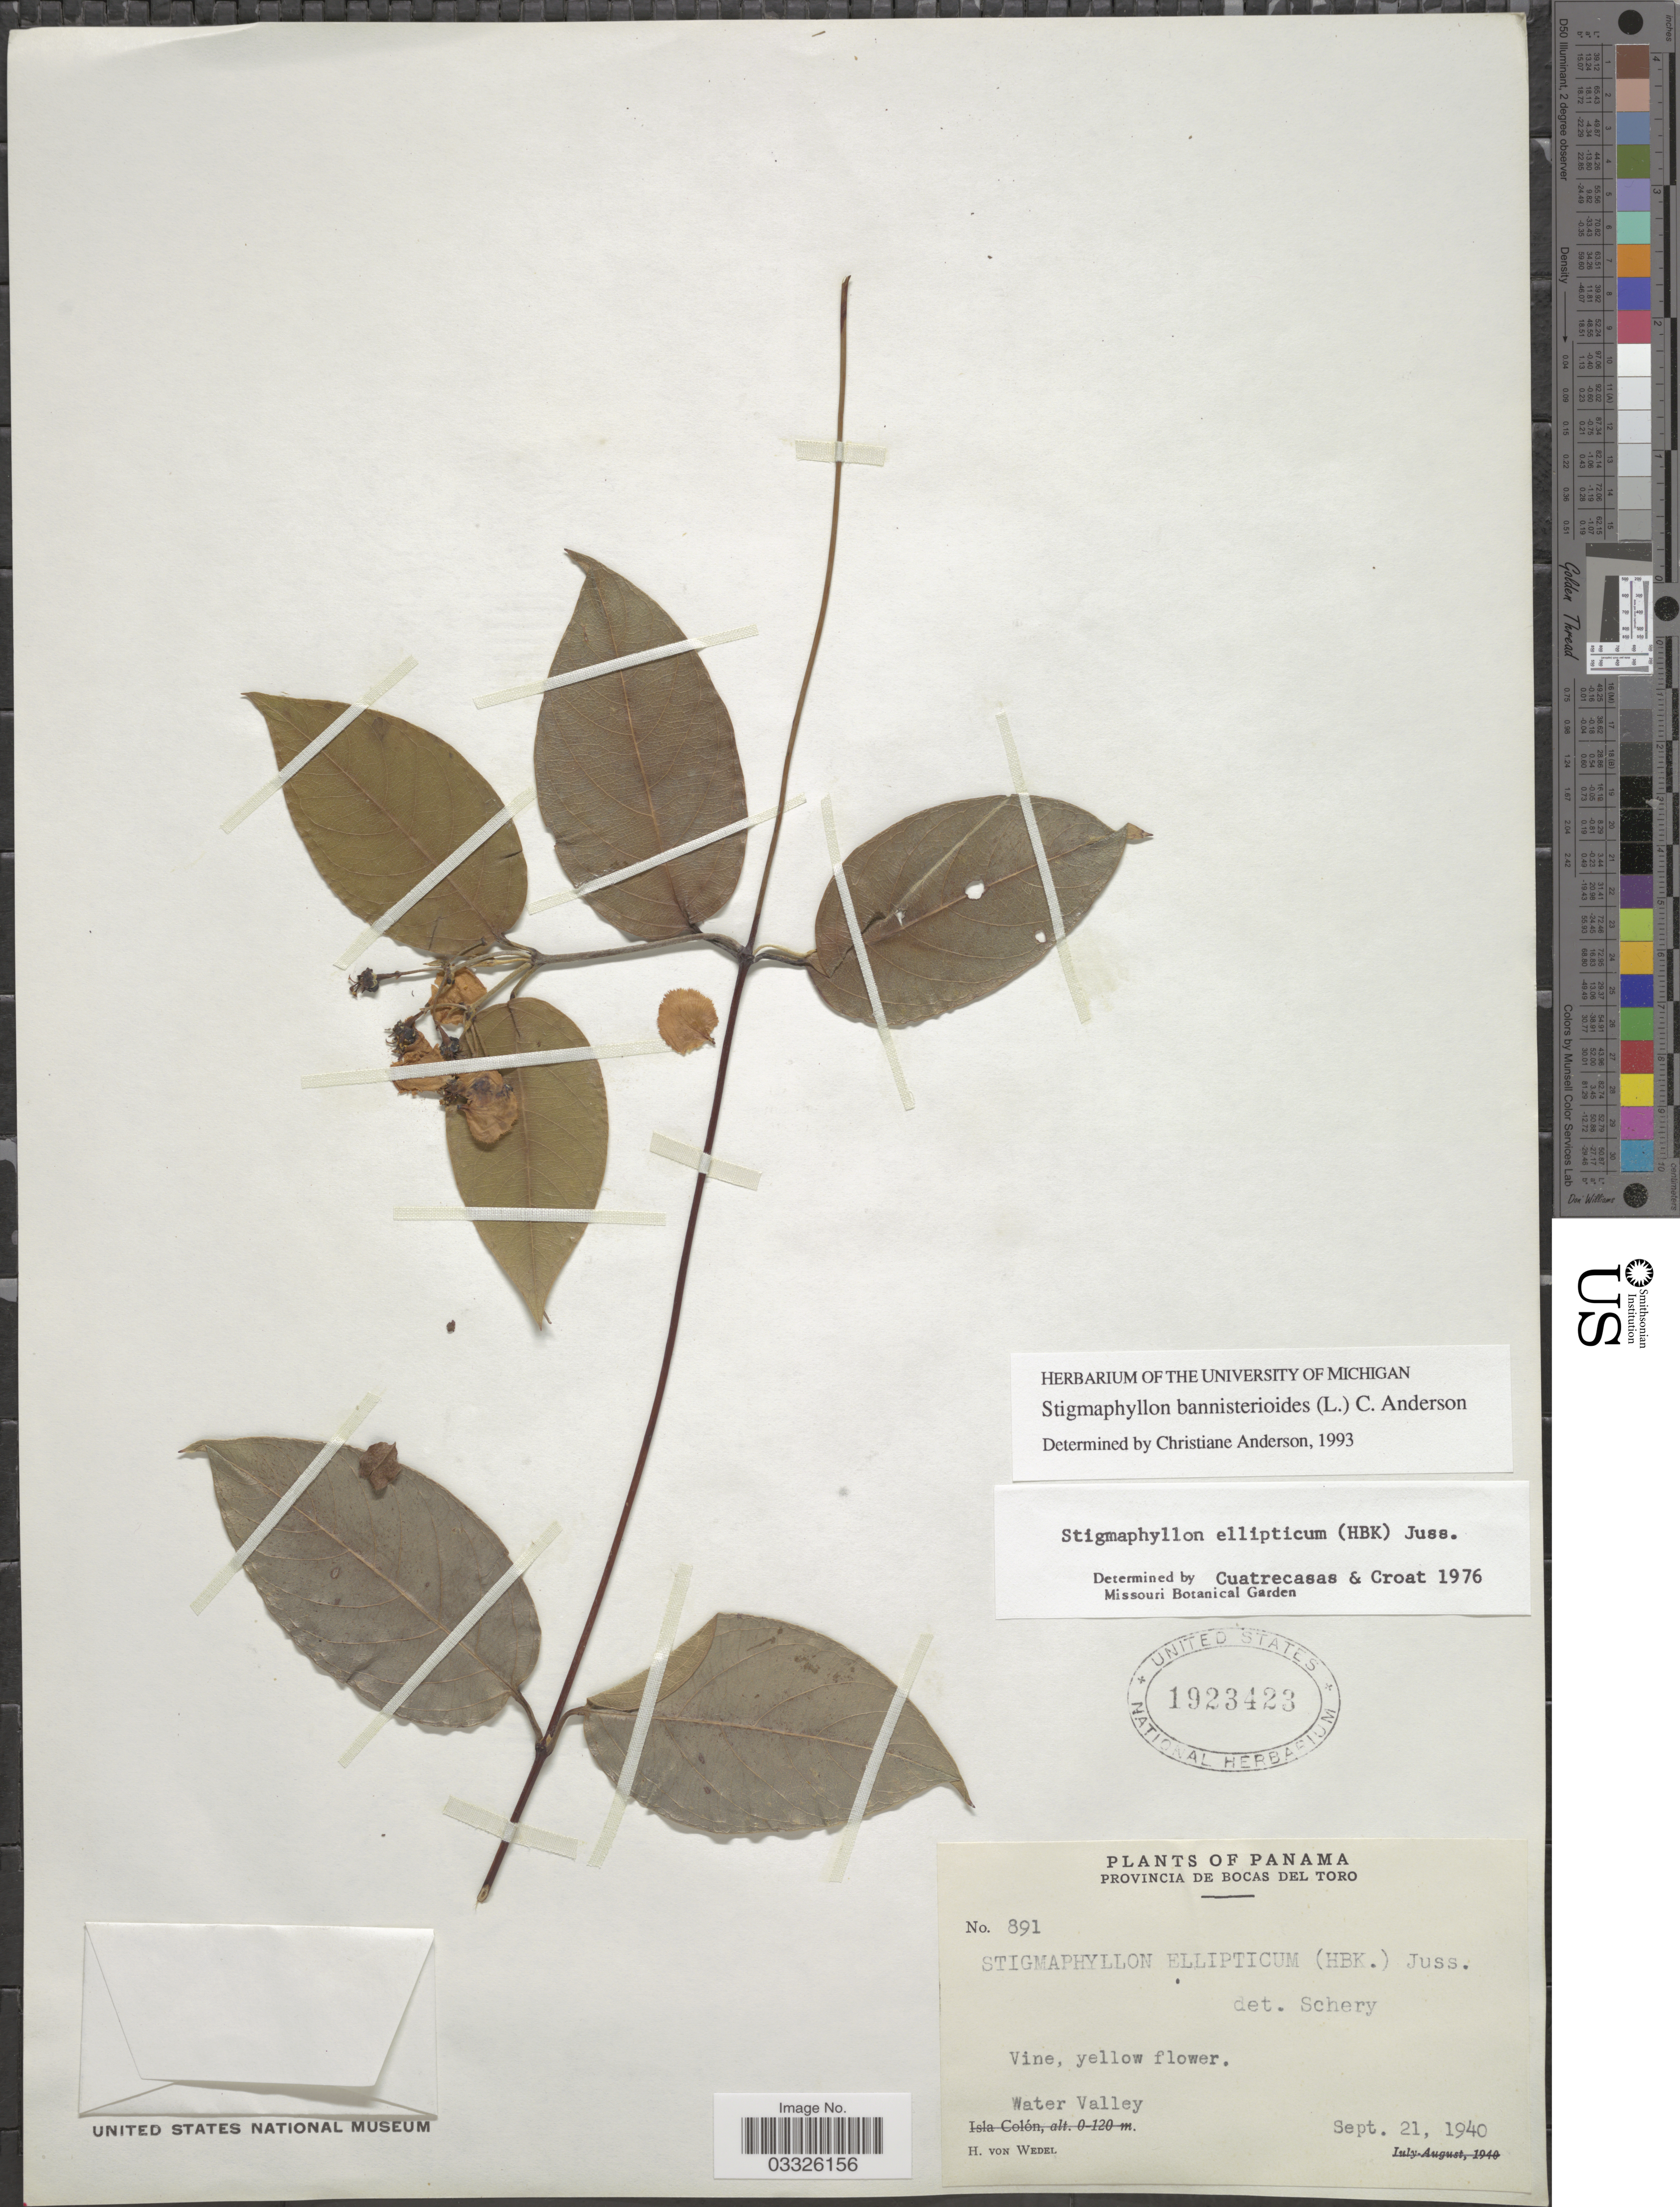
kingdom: Plantae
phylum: Tracheophyta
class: Magnoliopsida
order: Malpighiales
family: Malpighiaceae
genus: Stigmaphyllon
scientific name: Stigmaphyllon bannisterioides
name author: (L.) C.E. Anderson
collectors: H. von Wedel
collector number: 891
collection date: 1940-09-21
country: Panama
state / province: Bocas del Toro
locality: Water Valley.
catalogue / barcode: US 1923423